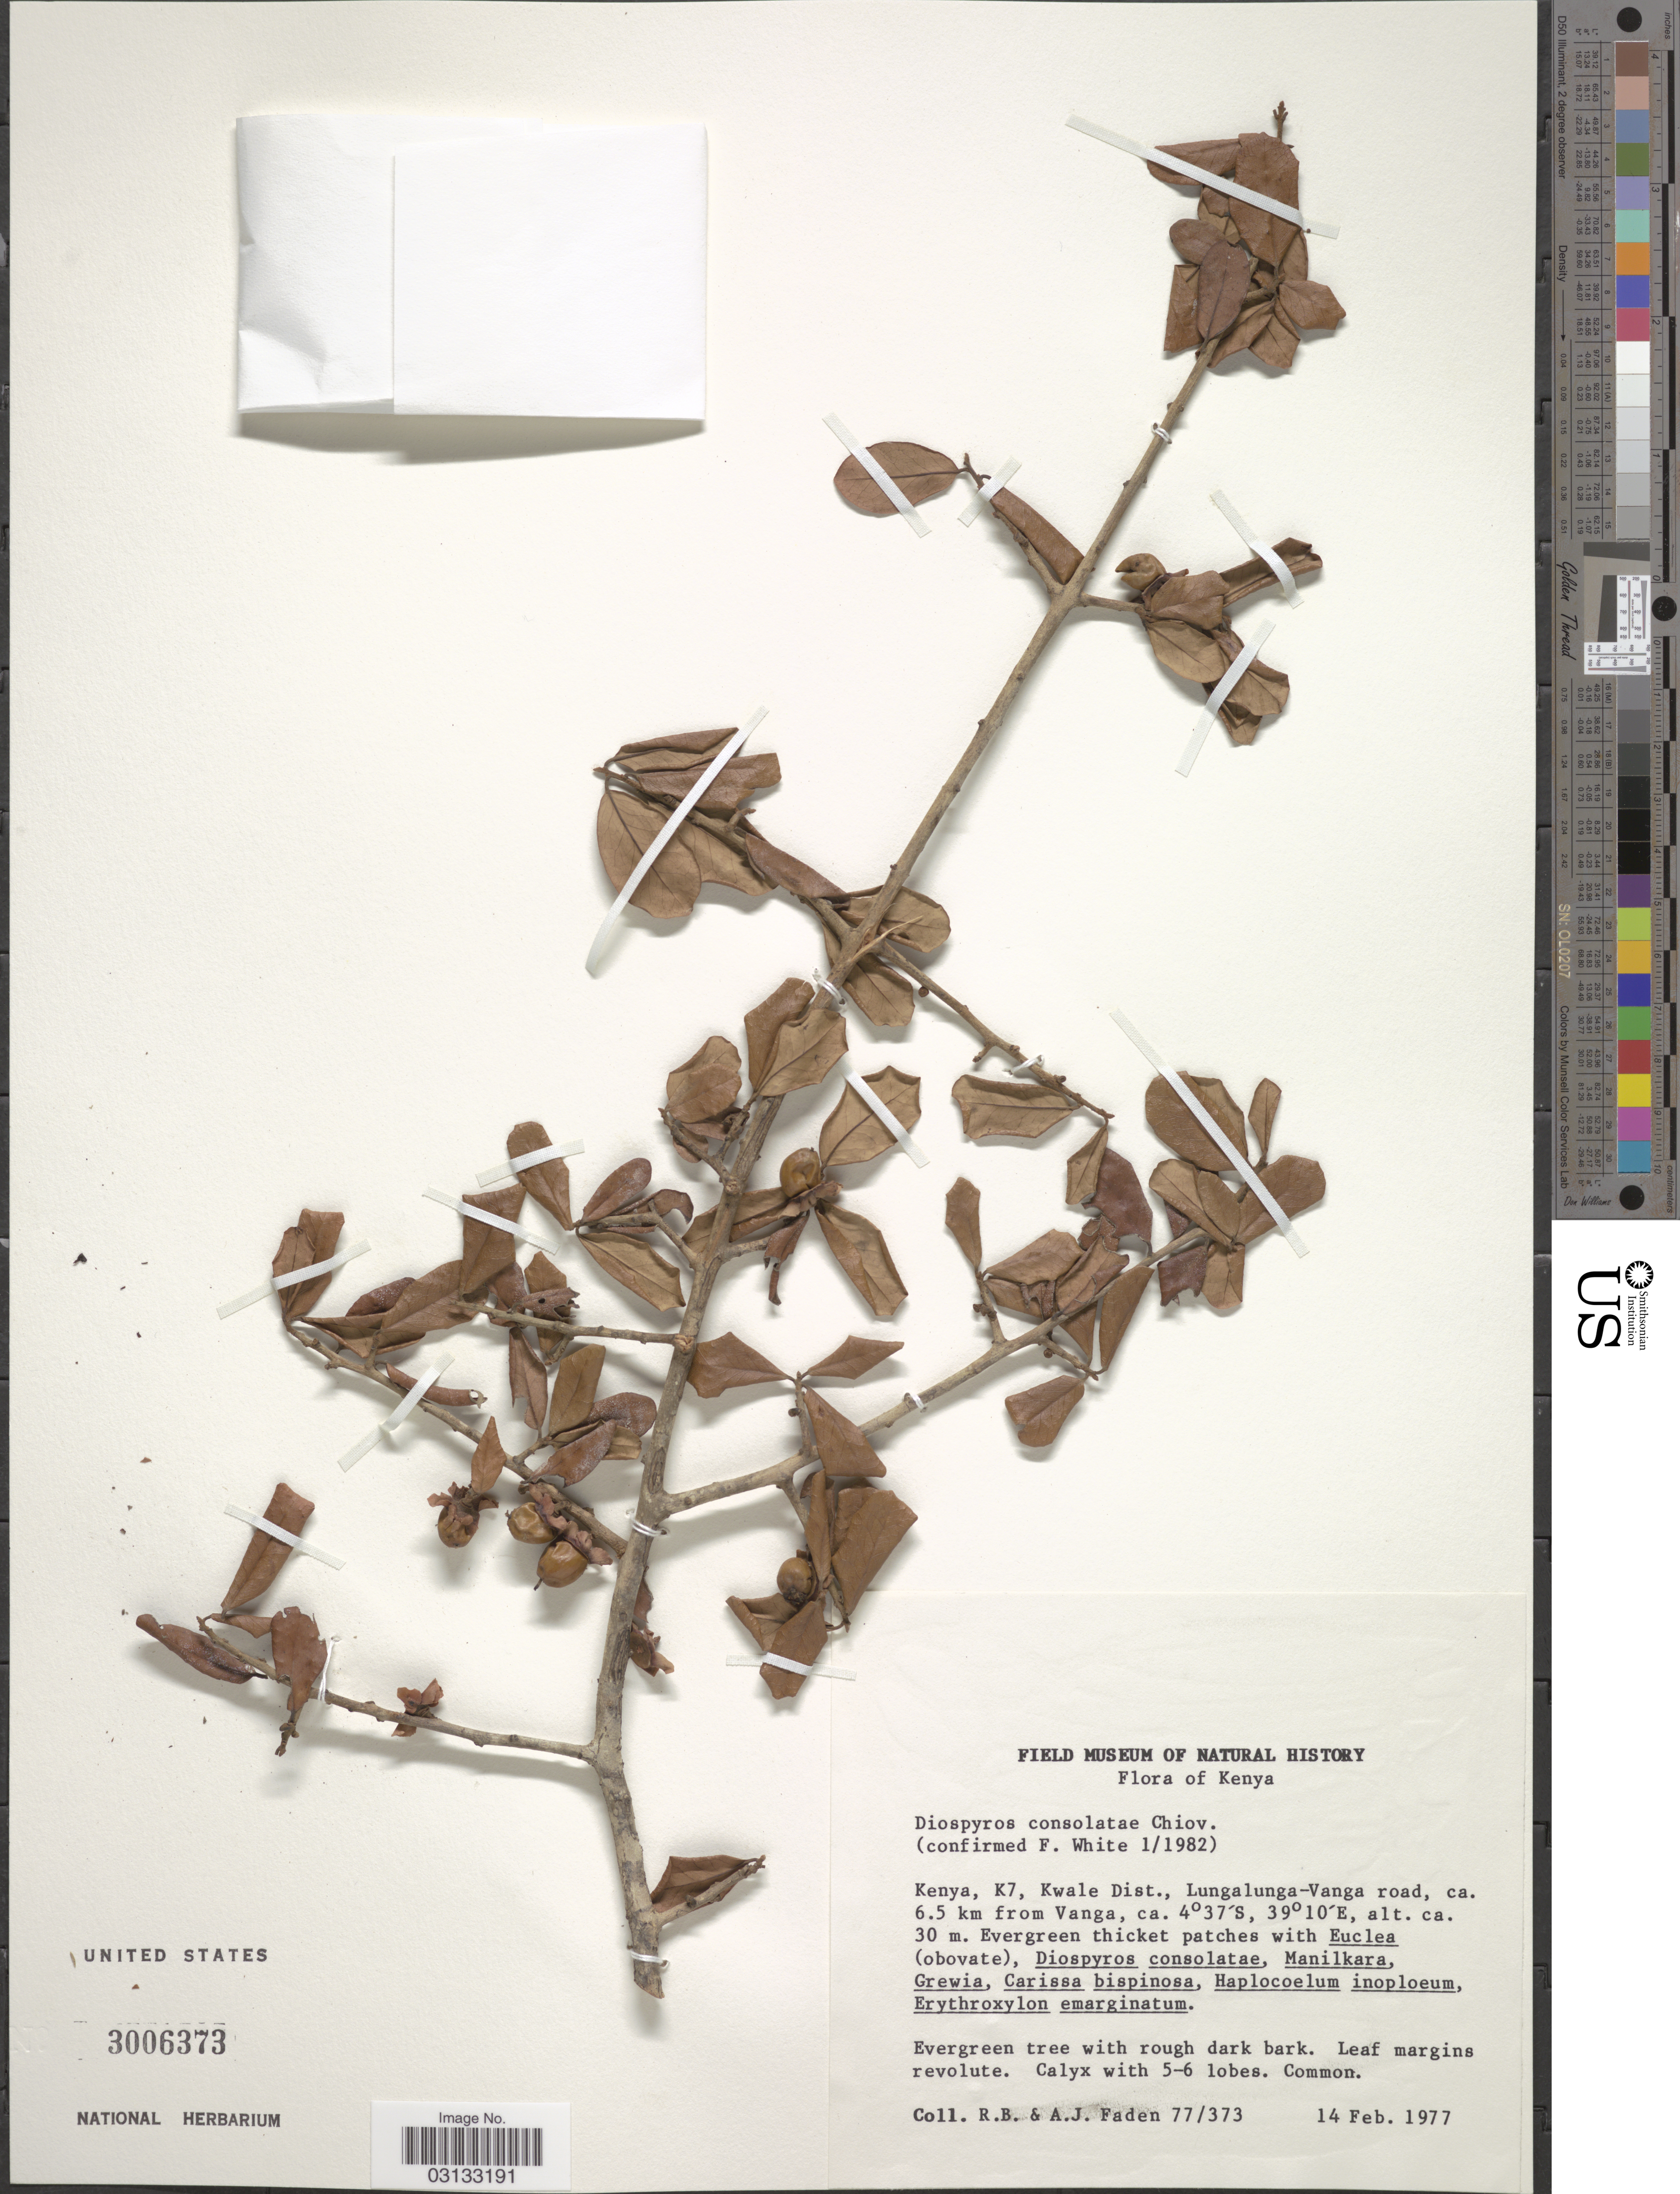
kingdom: Plantae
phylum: Tracheophyta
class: Magnoliopsida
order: Ericales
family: Ebenaceae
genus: Diospyros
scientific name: Diospyros consolatae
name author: Chiov.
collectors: R. B. Faden & A. J. Faden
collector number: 77/373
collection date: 1977-02-14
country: Kenya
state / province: Kwale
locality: Kenya, K7, Kwale Dist., Lungalunga-Vanga road, ca. 6.5 km from Vanga.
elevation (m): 30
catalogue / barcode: US 3006373